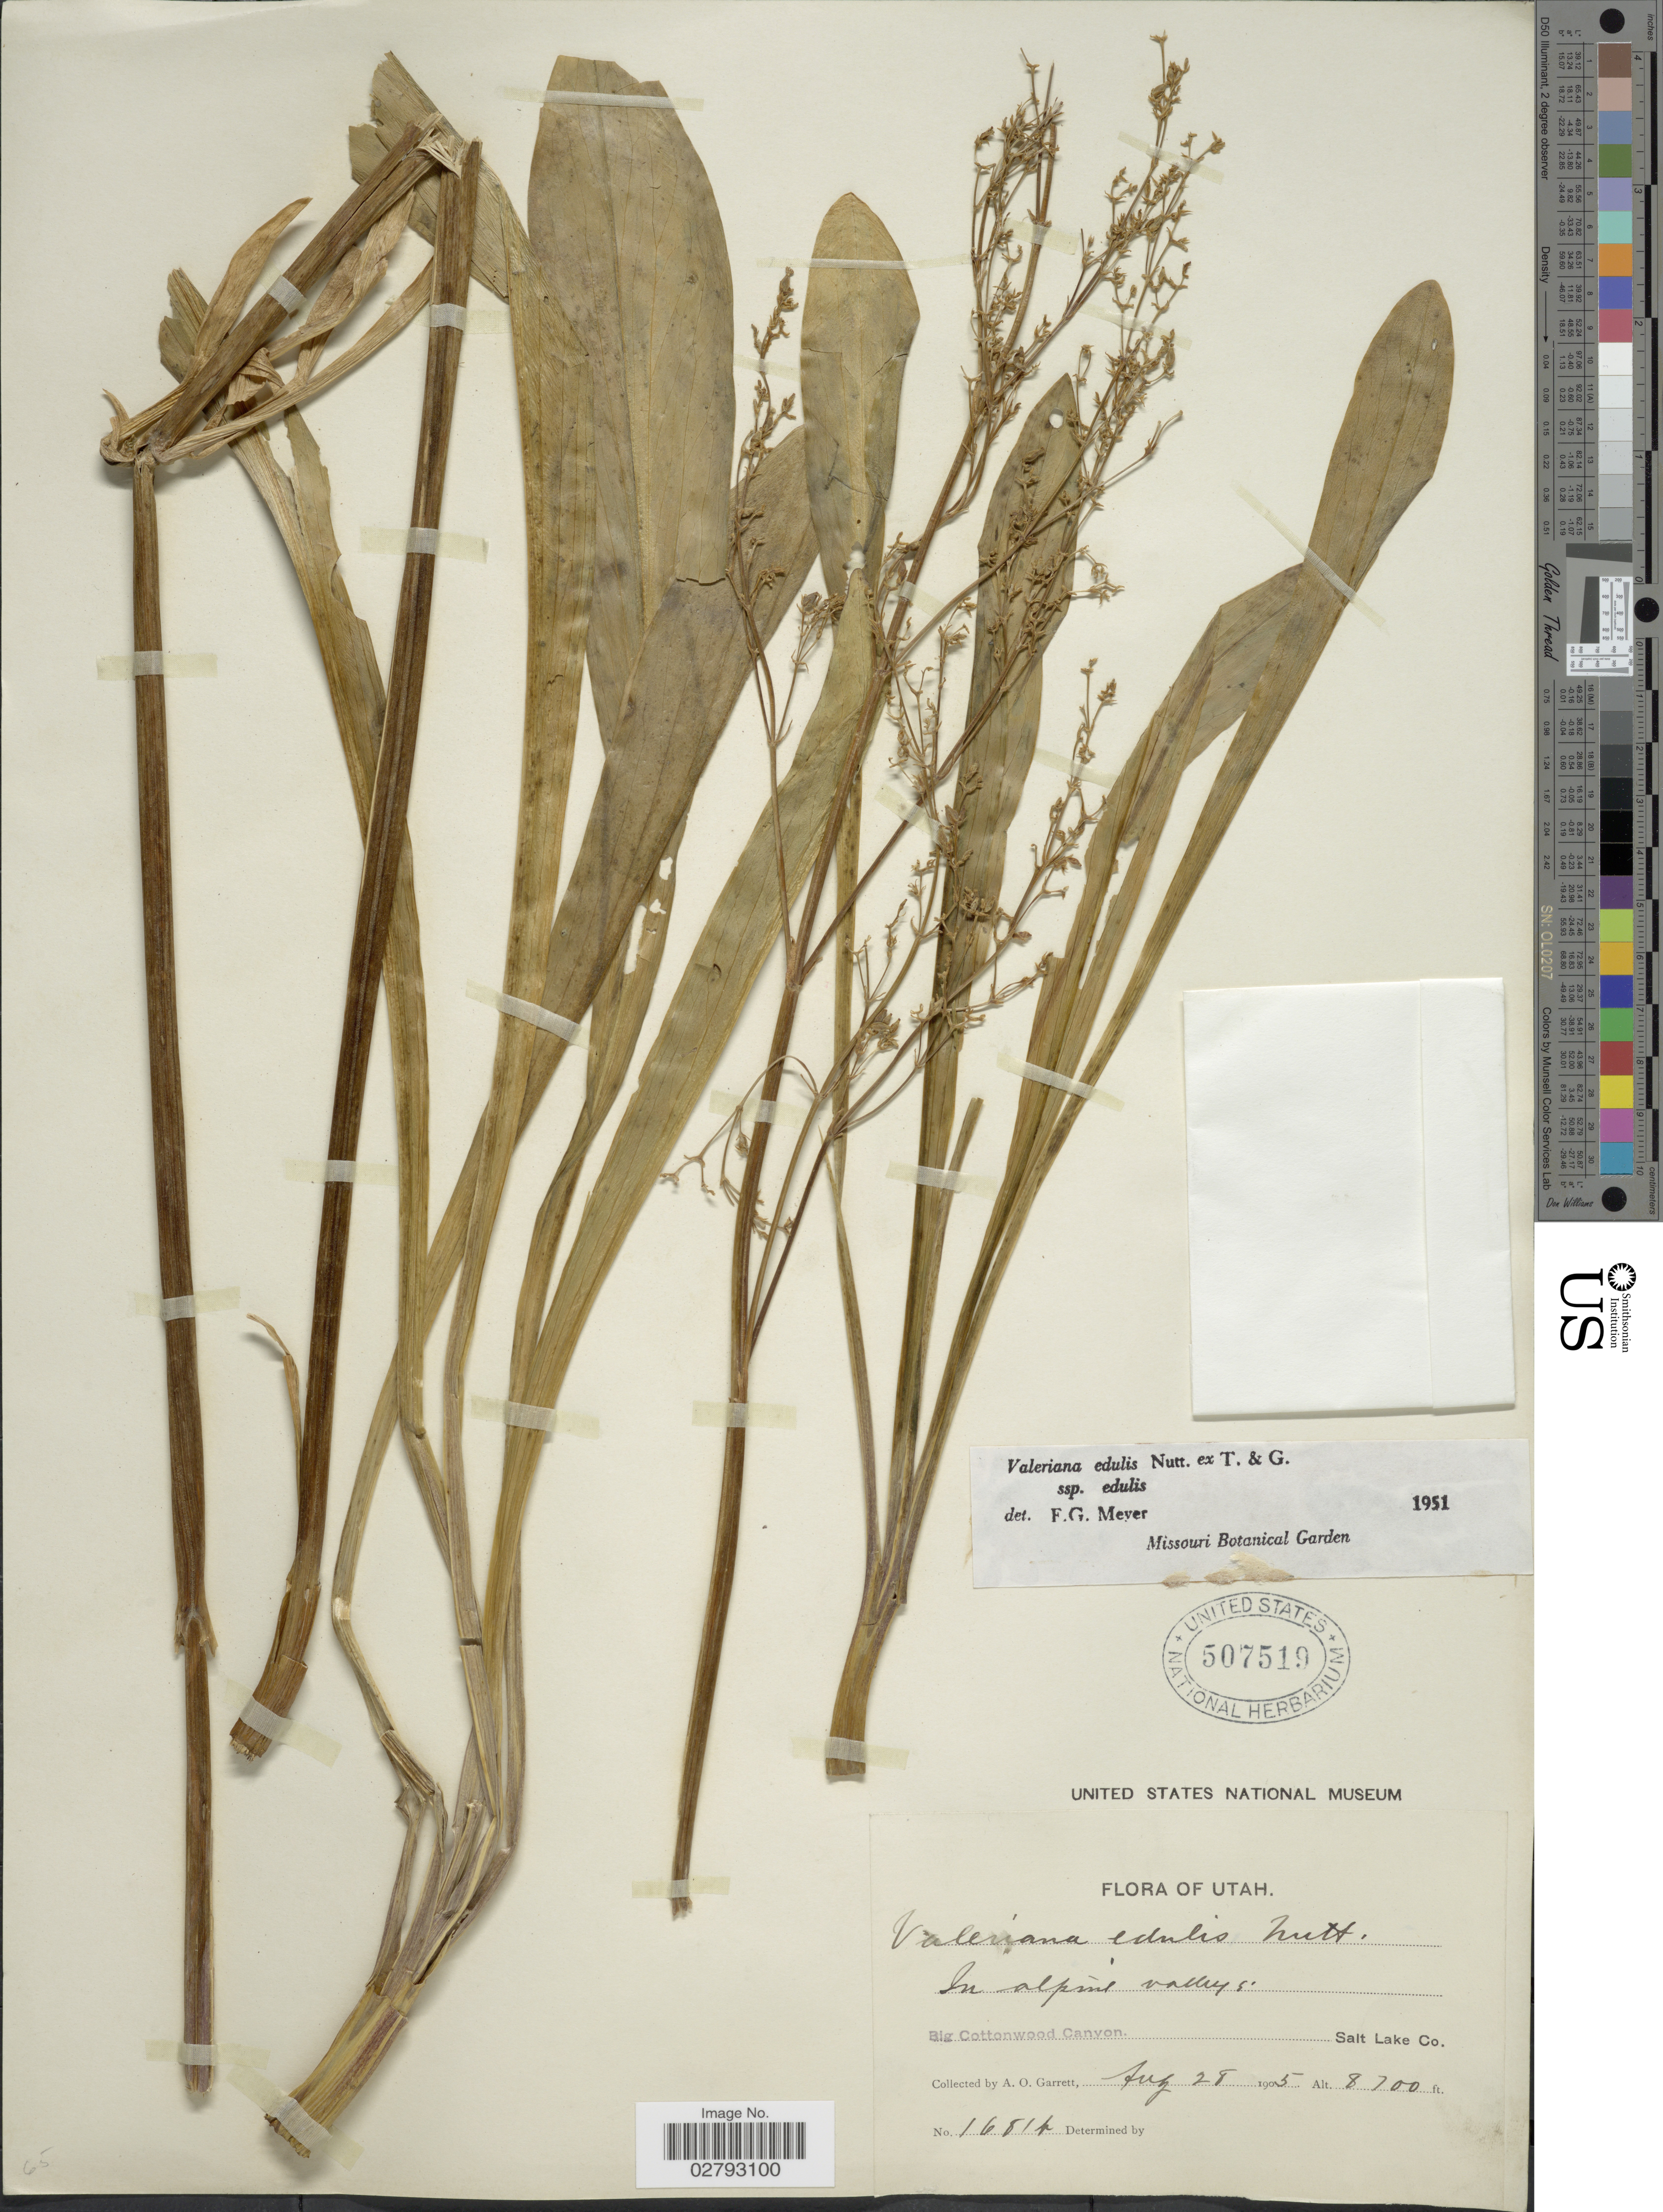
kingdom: Plantae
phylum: Tracheophyta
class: Magnoliopsida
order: Dipsacales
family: Caprifoliaceae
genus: Valeriana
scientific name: Valeriana edulis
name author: Nutt.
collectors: A. O. Garrett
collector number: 16814*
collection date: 1905-08-28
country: United States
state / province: Utah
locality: Big Cottonwood Canyon. Salt Lake Co.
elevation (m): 2652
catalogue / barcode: US 507519